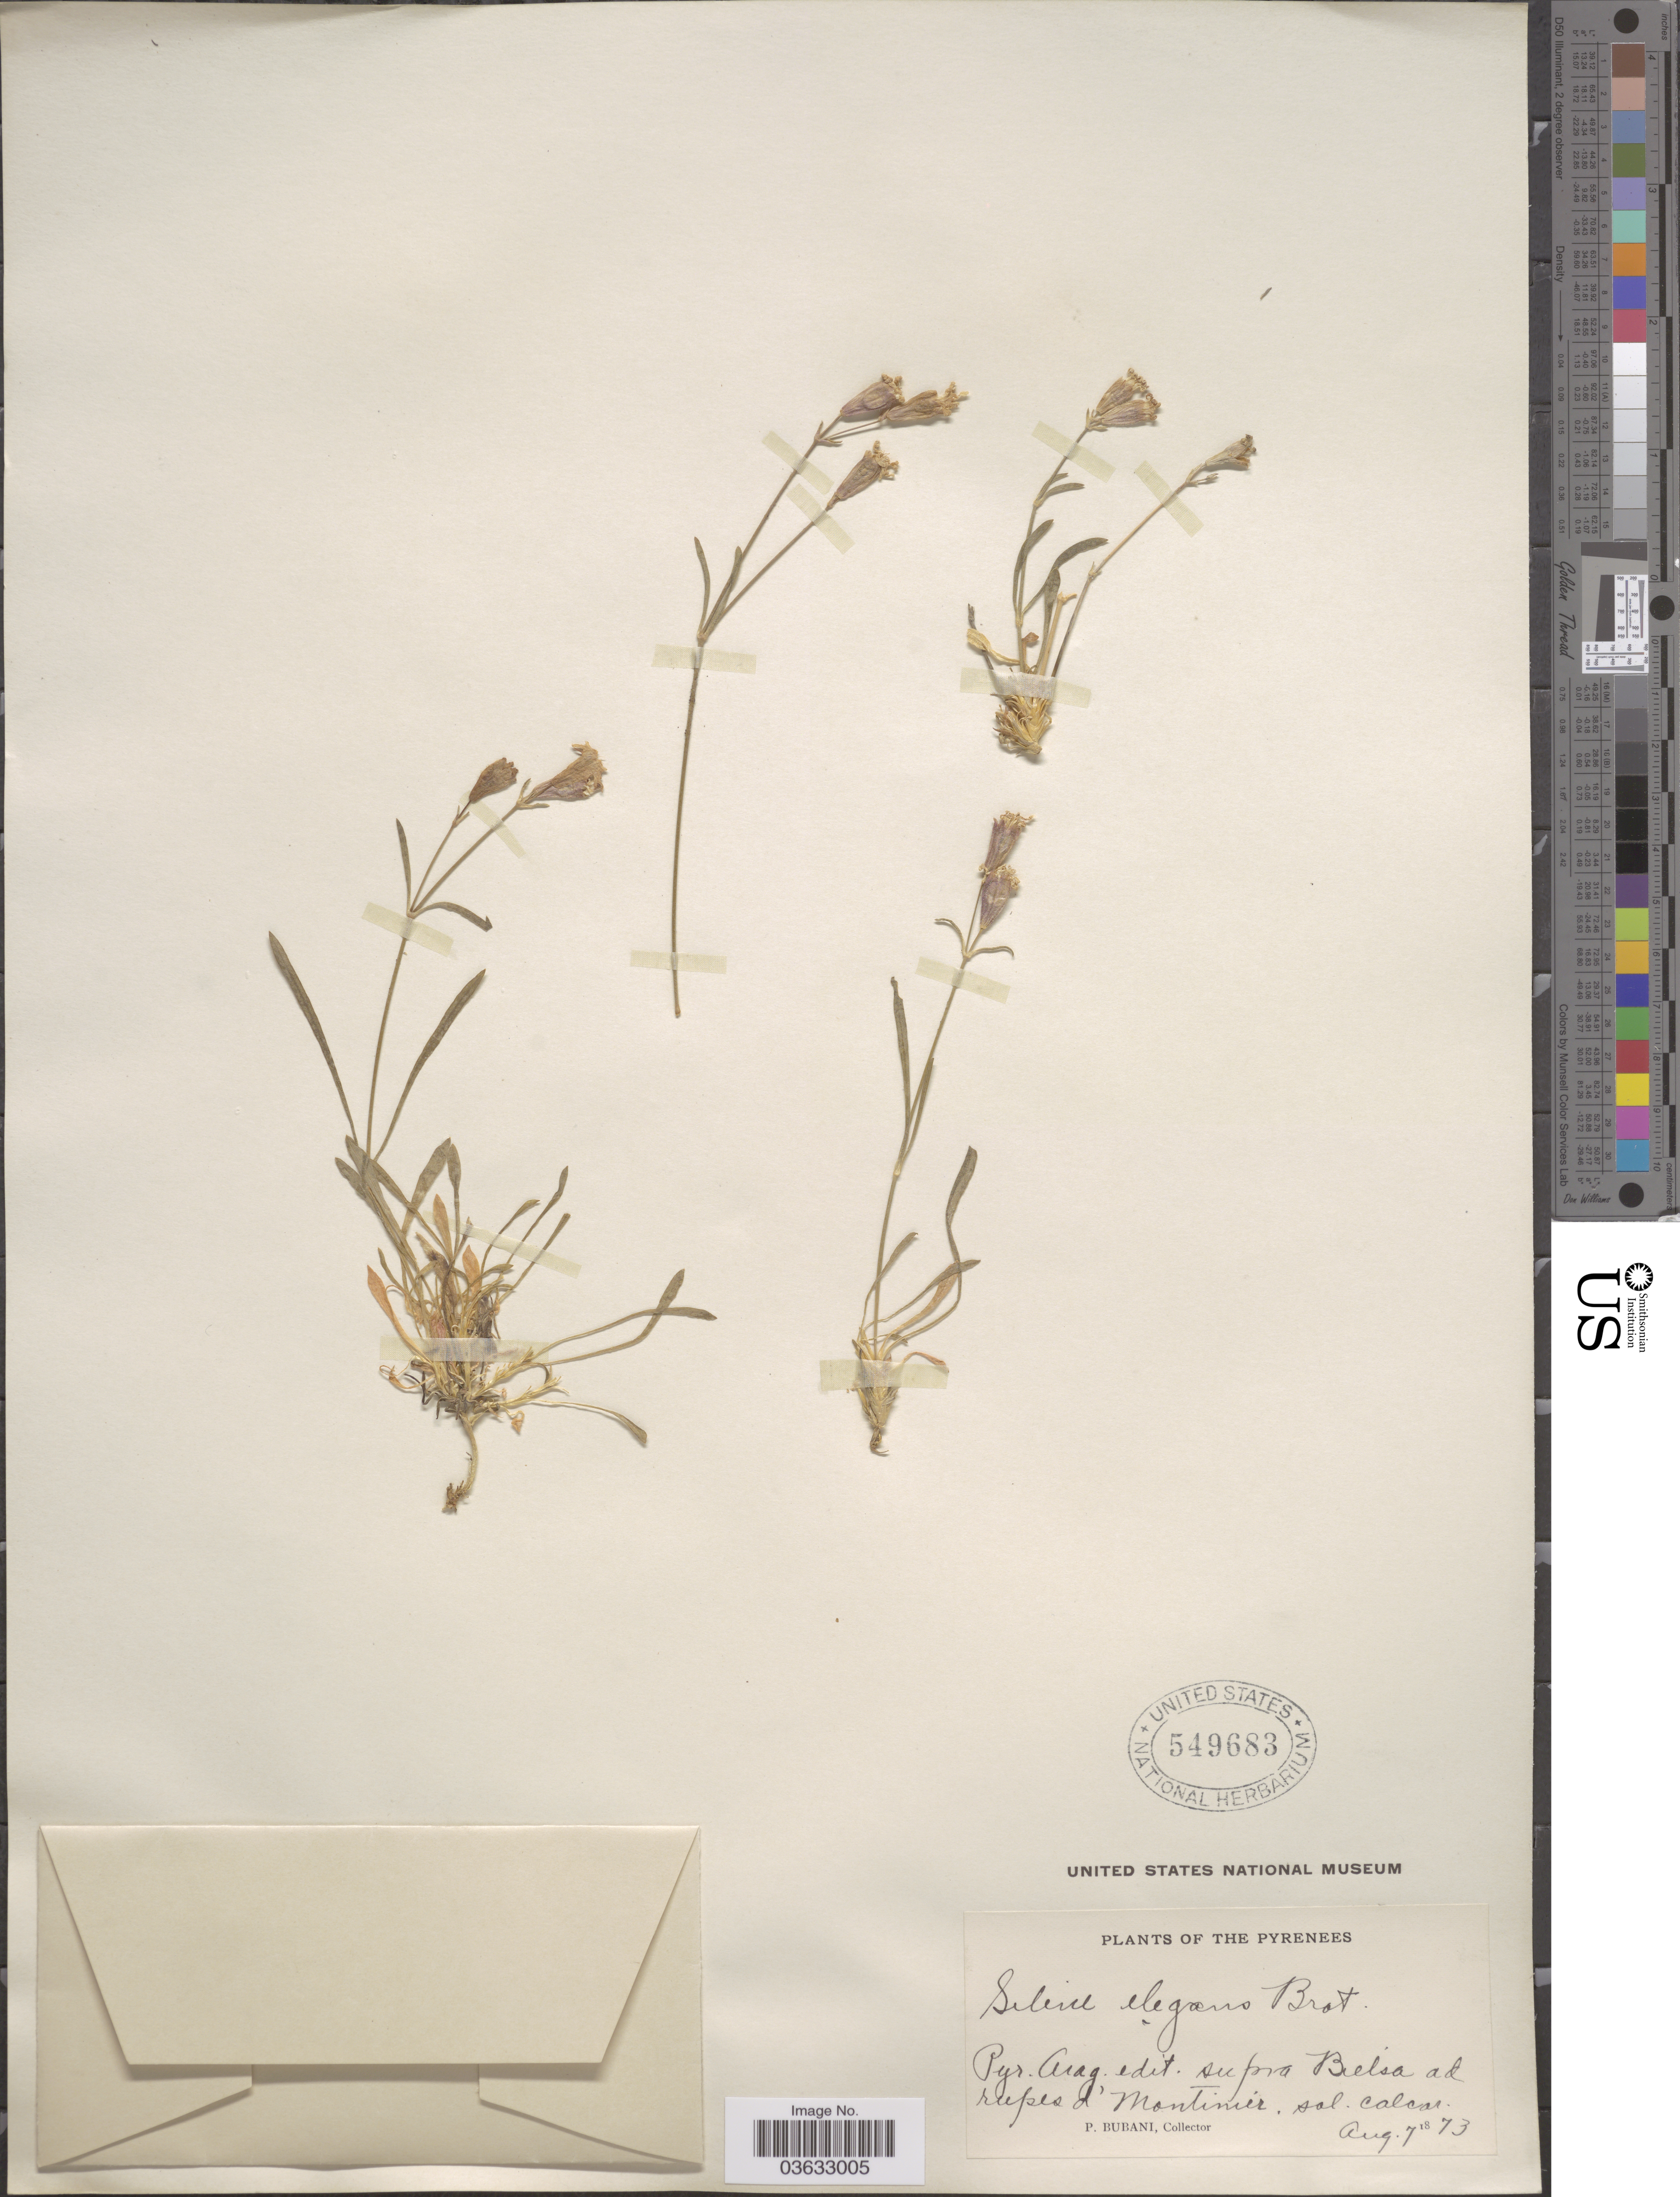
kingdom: Plantae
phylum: Tracheophyta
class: Magnoliopsida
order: Caryophyllales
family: Caryophyllaceae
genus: Silene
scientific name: Silene elegans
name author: Link ex Brot.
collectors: P. Bubani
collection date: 1873-08-07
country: Spain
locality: The Pyrenees. Pyr. Arag. edit. supra Bielsa ad rupes d'Montinier, sol. calcar.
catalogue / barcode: US 549683